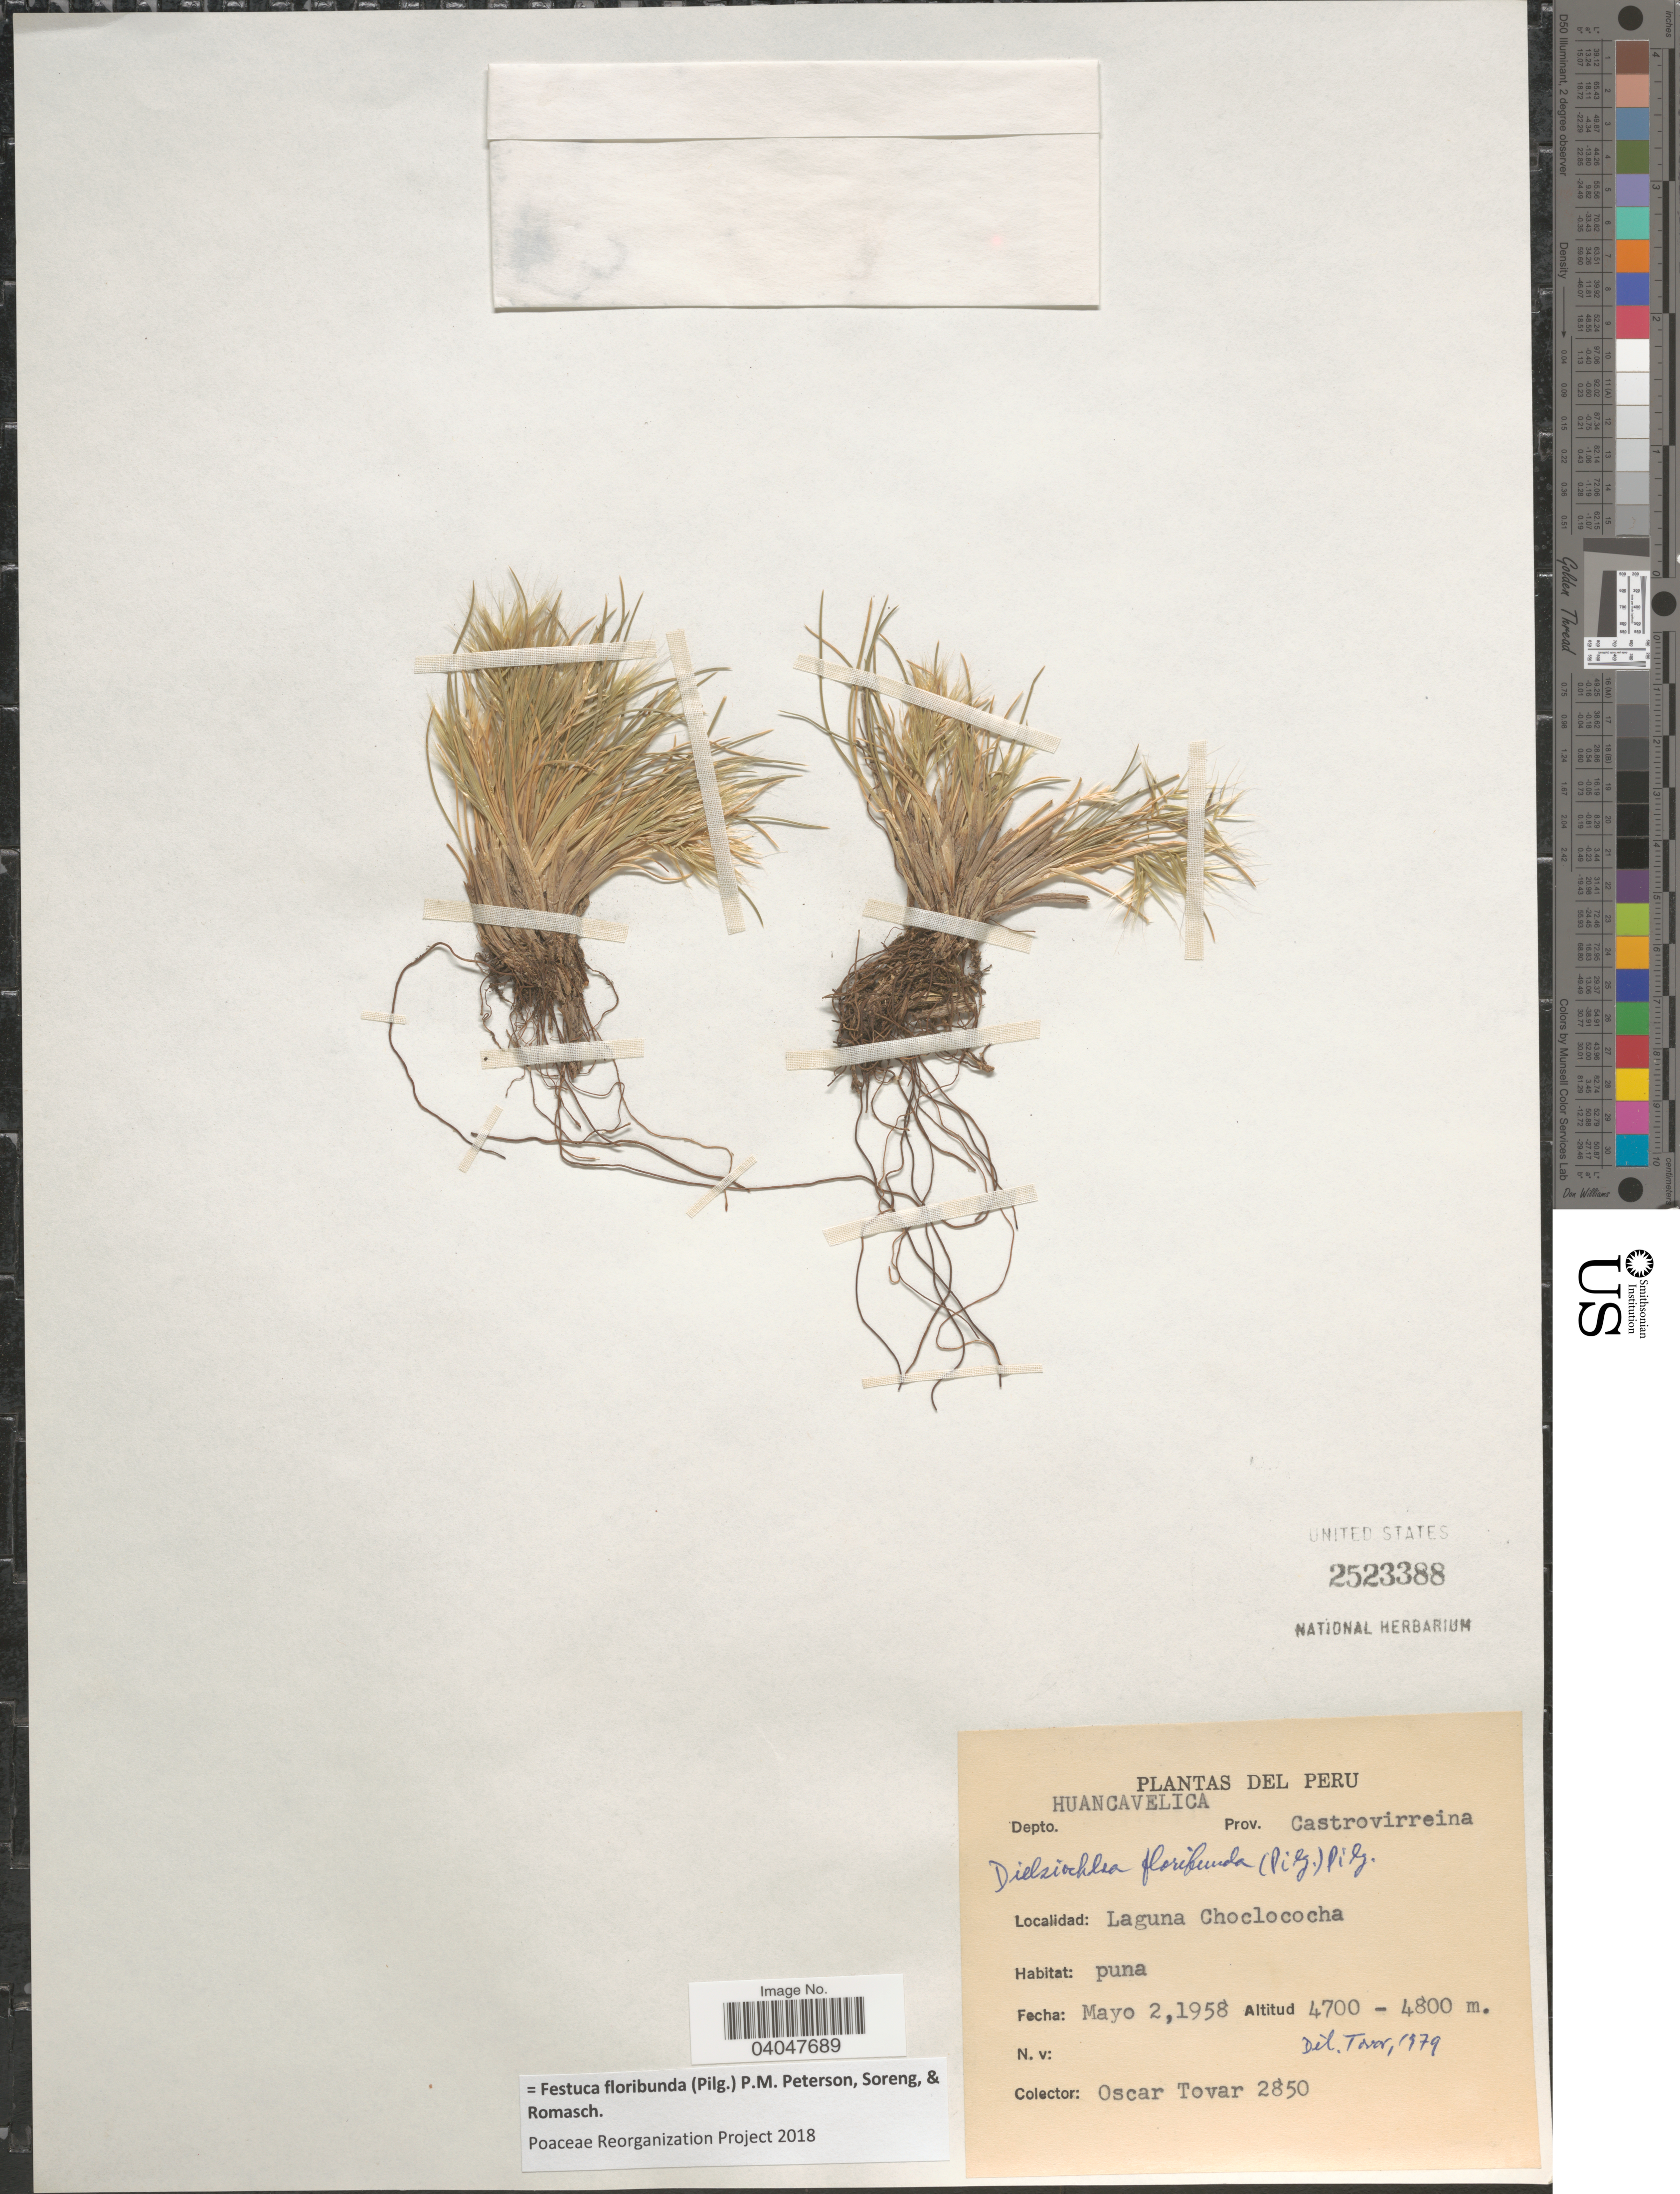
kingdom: Plantae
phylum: Tracheophyta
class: Liliopsida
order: Poales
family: Poaceae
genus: Festuca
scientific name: Festuca floribunda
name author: (Pilg.) P.M. Peterson et al.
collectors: Ó. Tovar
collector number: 2850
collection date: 1958-05-02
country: Peru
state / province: Huancavelica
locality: Depto. Huancavelica. Prov. Castrovirreina. Laguna Choclococha.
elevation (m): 4700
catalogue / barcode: US 2523388